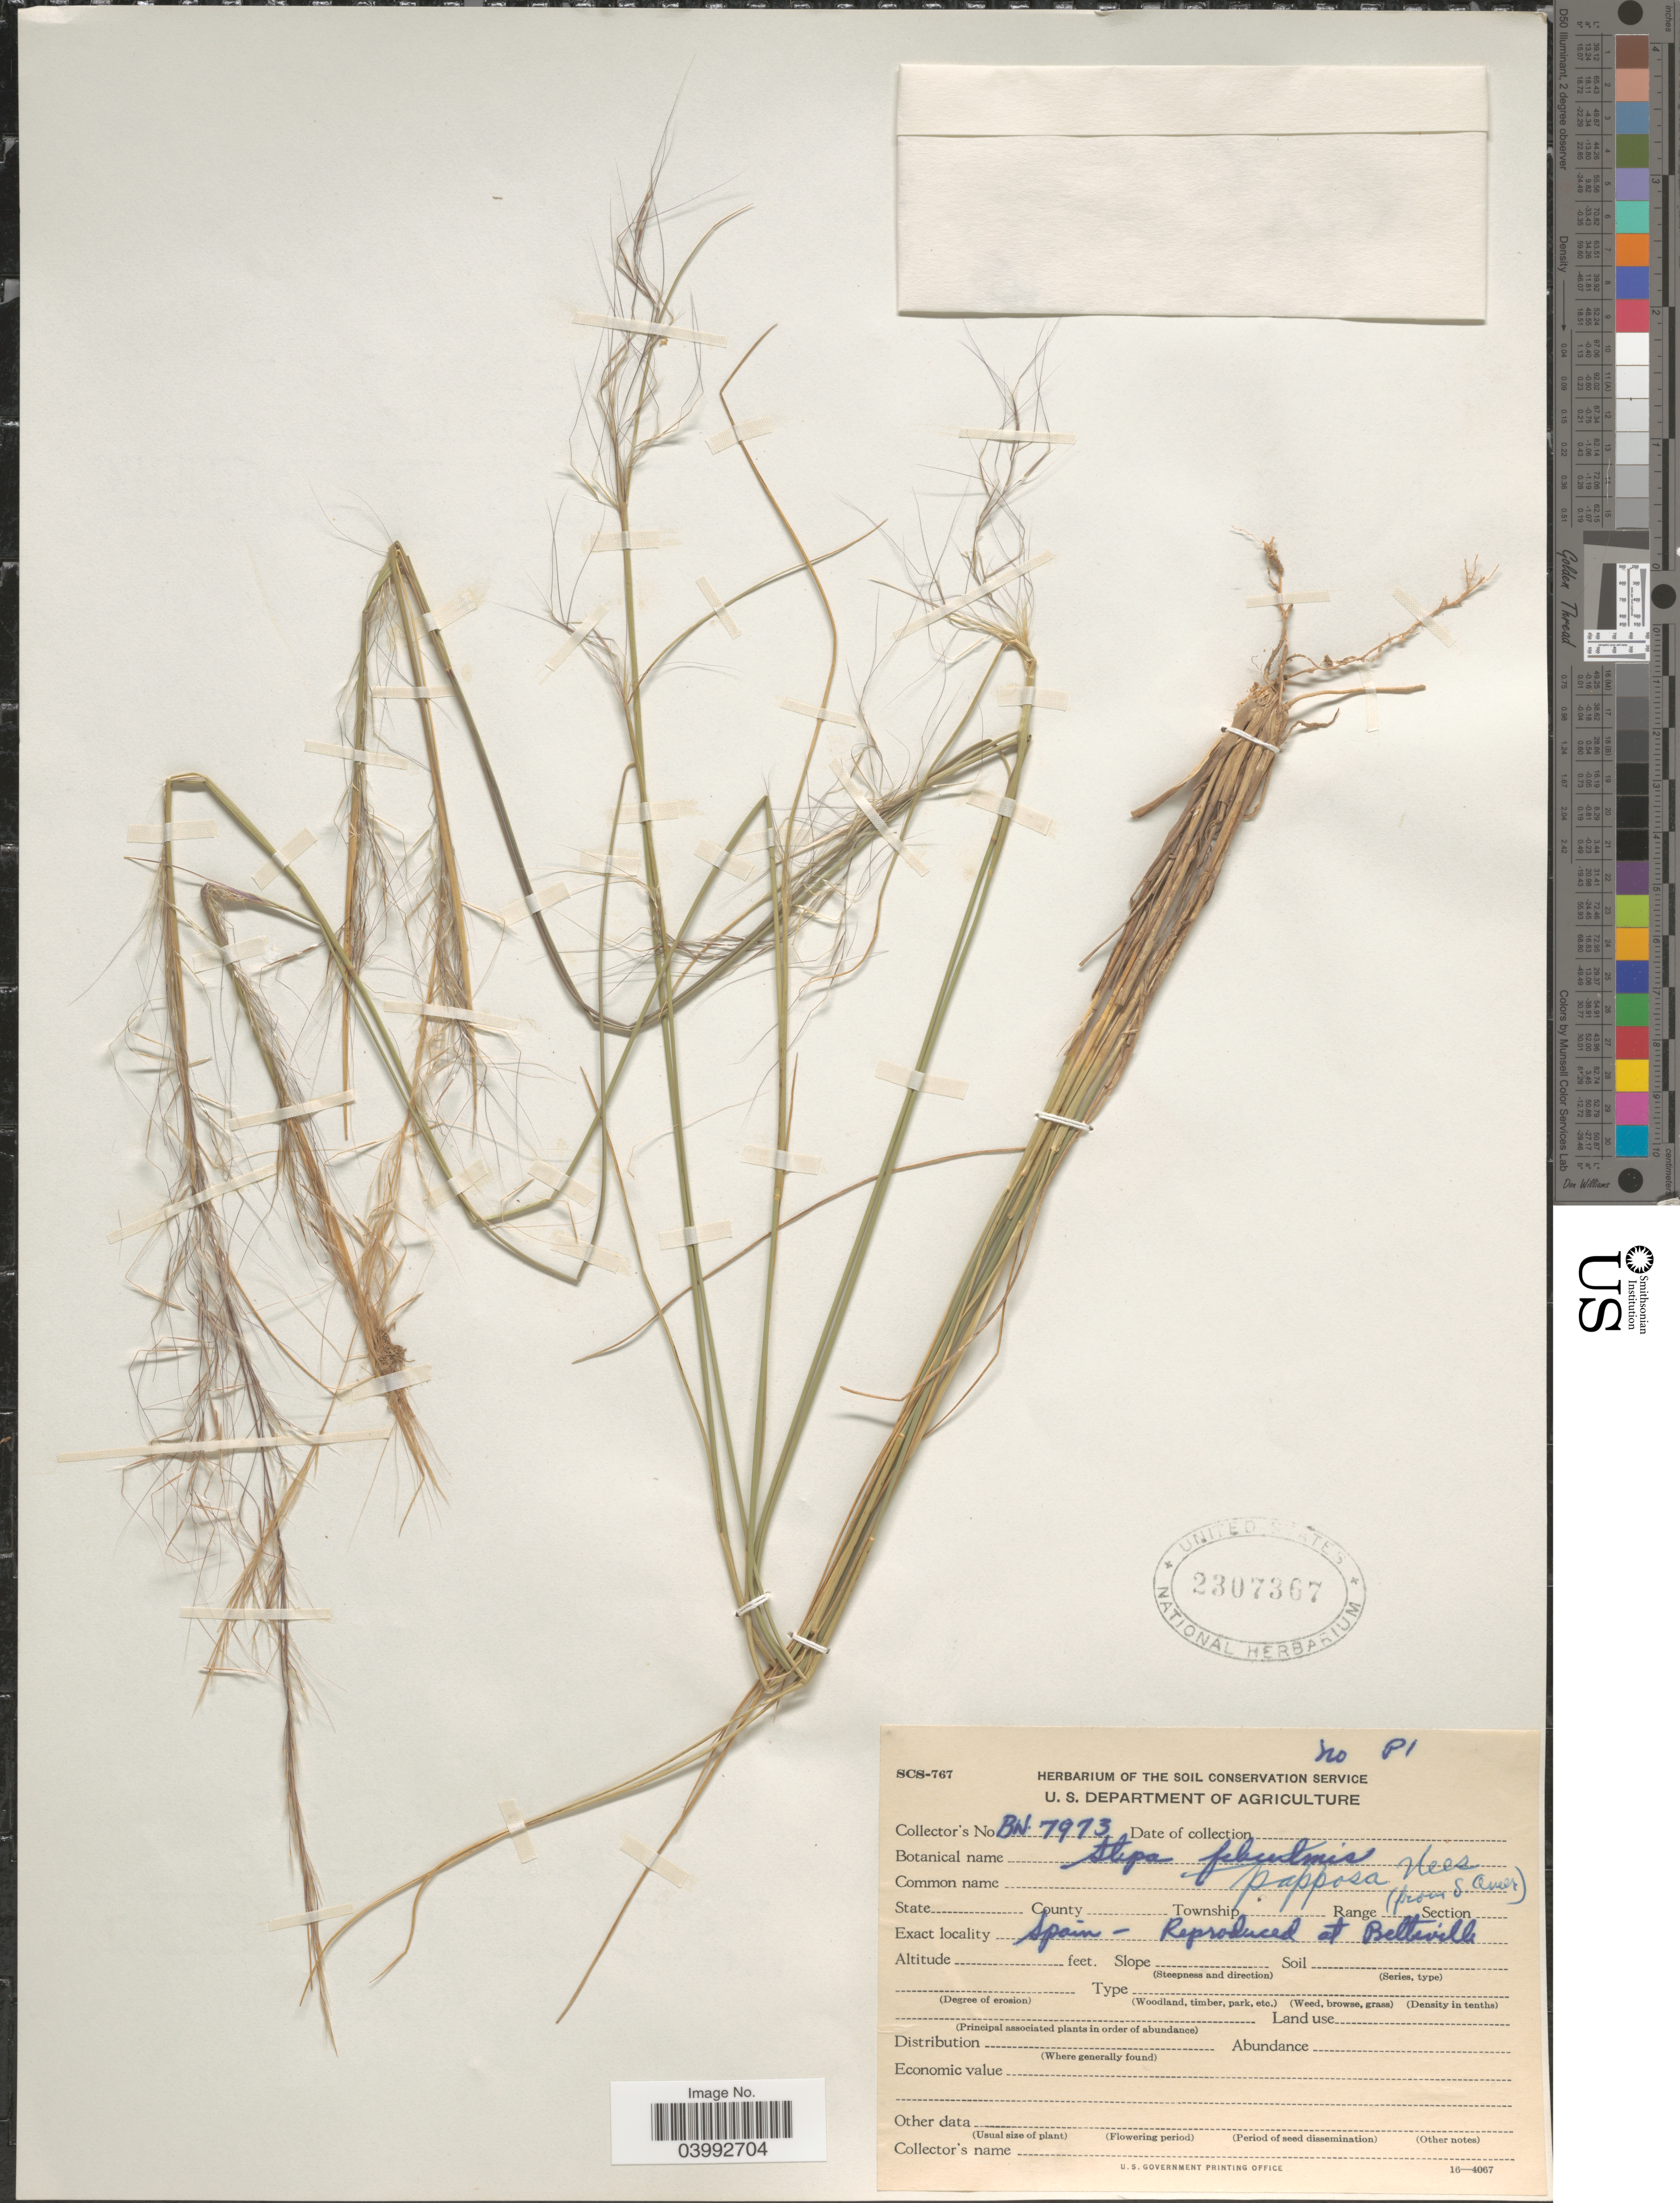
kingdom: Plantae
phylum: Tracheophyta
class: Liliopsida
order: Poales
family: Poaceae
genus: Jarava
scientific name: Jarava plumosa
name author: (Spreng.) S.W.L. Jacobs & J. Everett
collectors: Herbarium of the Soil Conservation Service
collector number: BN 7973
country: United States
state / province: Maryland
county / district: Prince George's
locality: At Belteville.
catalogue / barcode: US 2307367